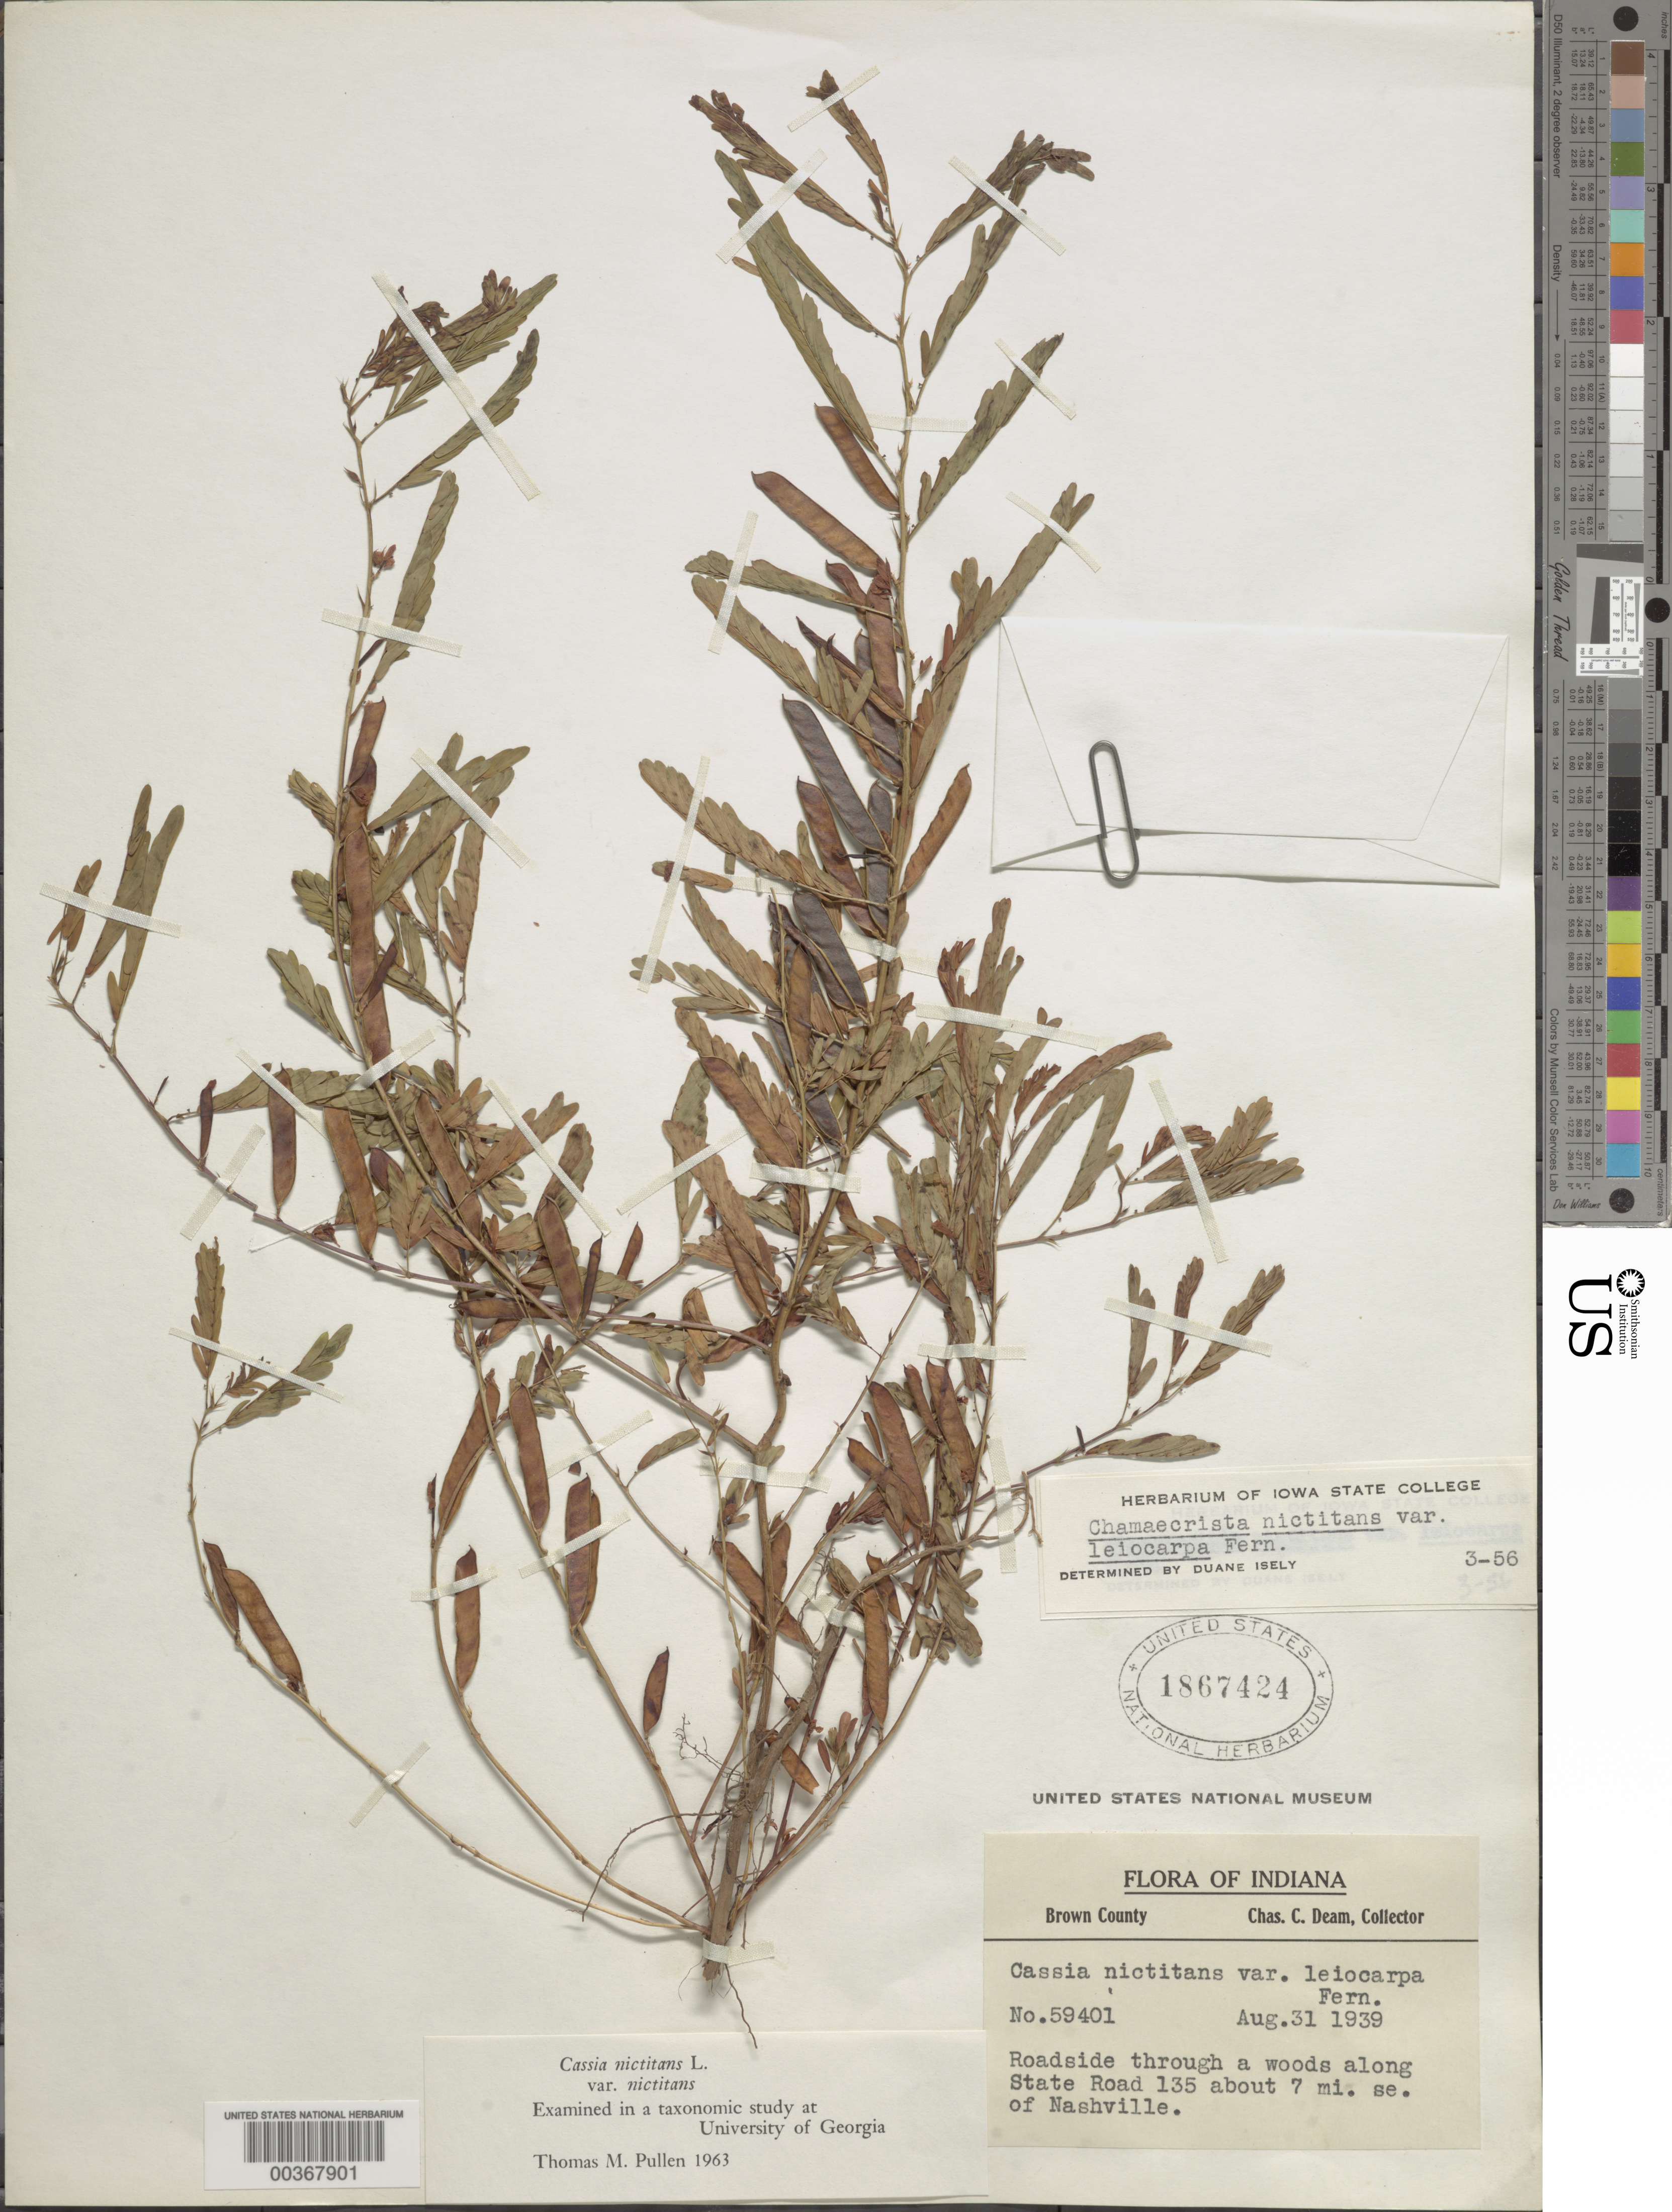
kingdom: Plantae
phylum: Tracheophyta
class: Magnoliopsida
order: Fabales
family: Fabaceae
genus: Chamaecrista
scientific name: Chamaecrista nictitans var. leiocarpa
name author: (Fernald) Moldenke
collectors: C. C. Deam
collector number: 59401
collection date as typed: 31 Aug 1939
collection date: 1939-08-31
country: United States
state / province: Indiana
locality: Along state road 135 about 7 mi se of nashville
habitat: Roadside through woods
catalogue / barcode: US 1867424